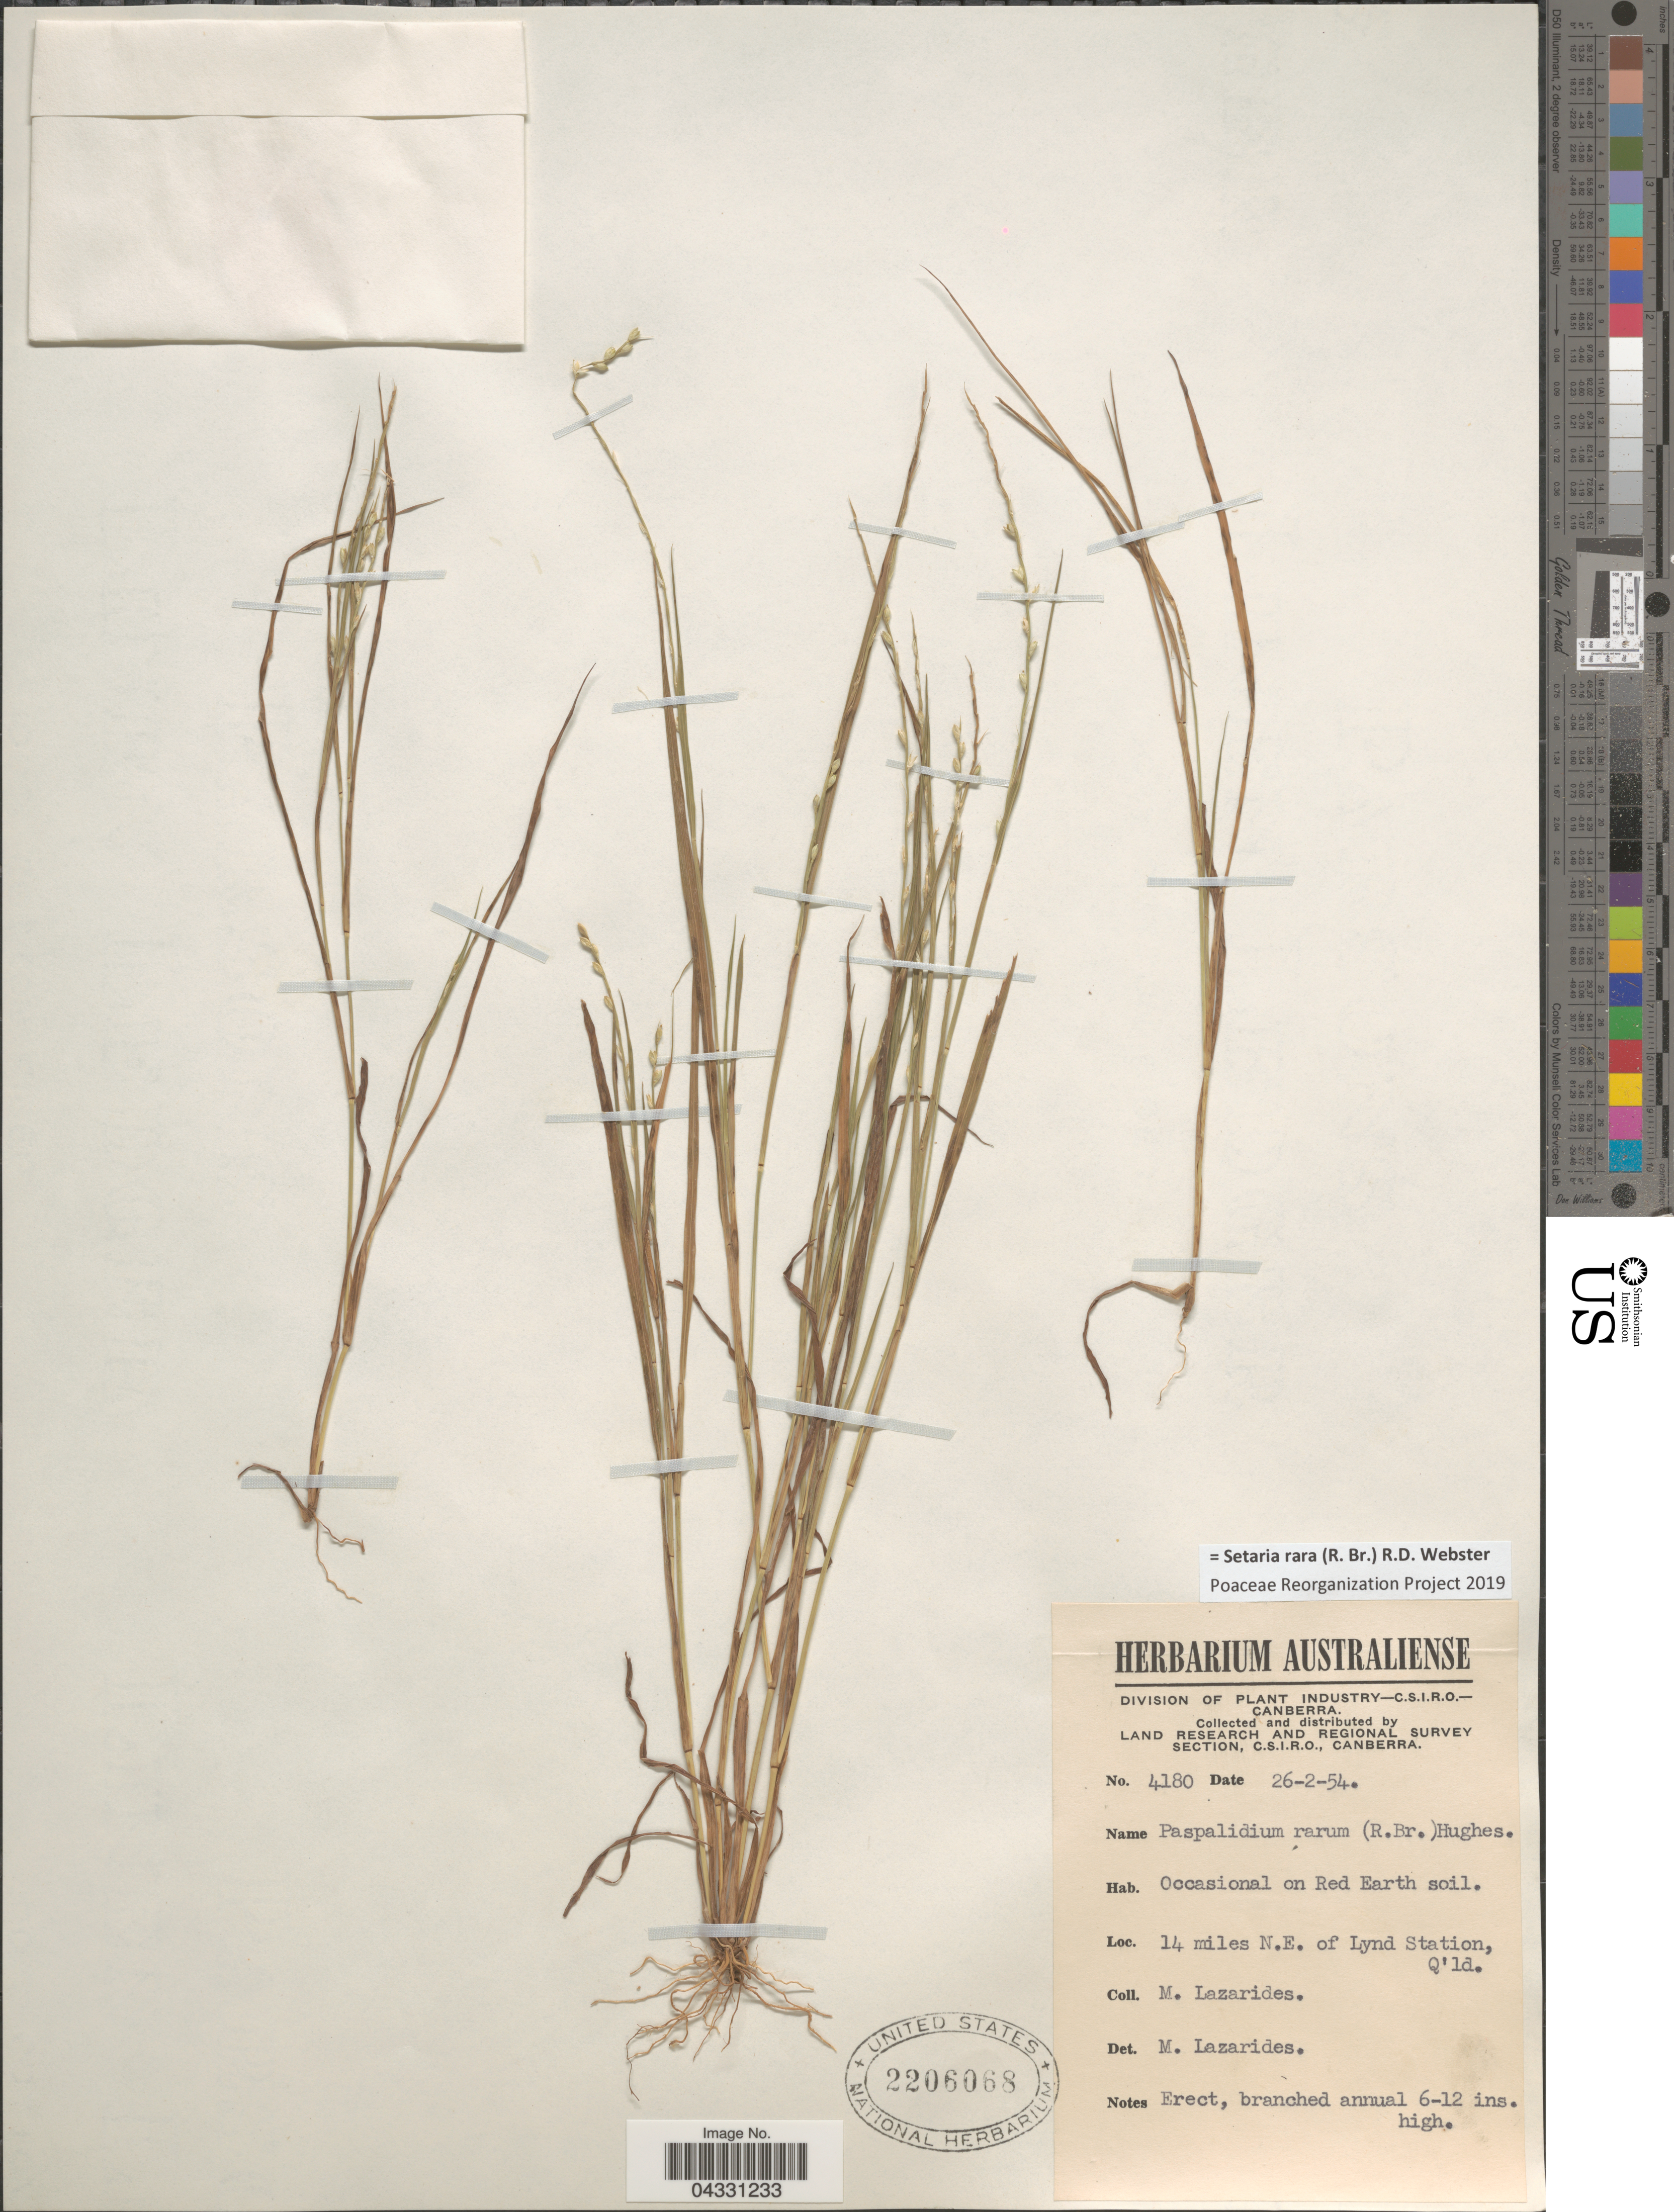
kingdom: Plantae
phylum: Tracheophyta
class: Liliopsida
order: Poales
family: Poaceae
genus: Setaria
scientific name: Setaria rara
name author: (R. Br.) R.D. Webster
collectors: M. Lazarides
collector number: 4180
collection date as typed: Transcribed d/m/y: 26/2/54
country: Australia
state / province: Queensland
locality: Land Research and Regional Survey Section. 14 miles N.E. of Lynd Station.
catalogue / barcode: US 2206068